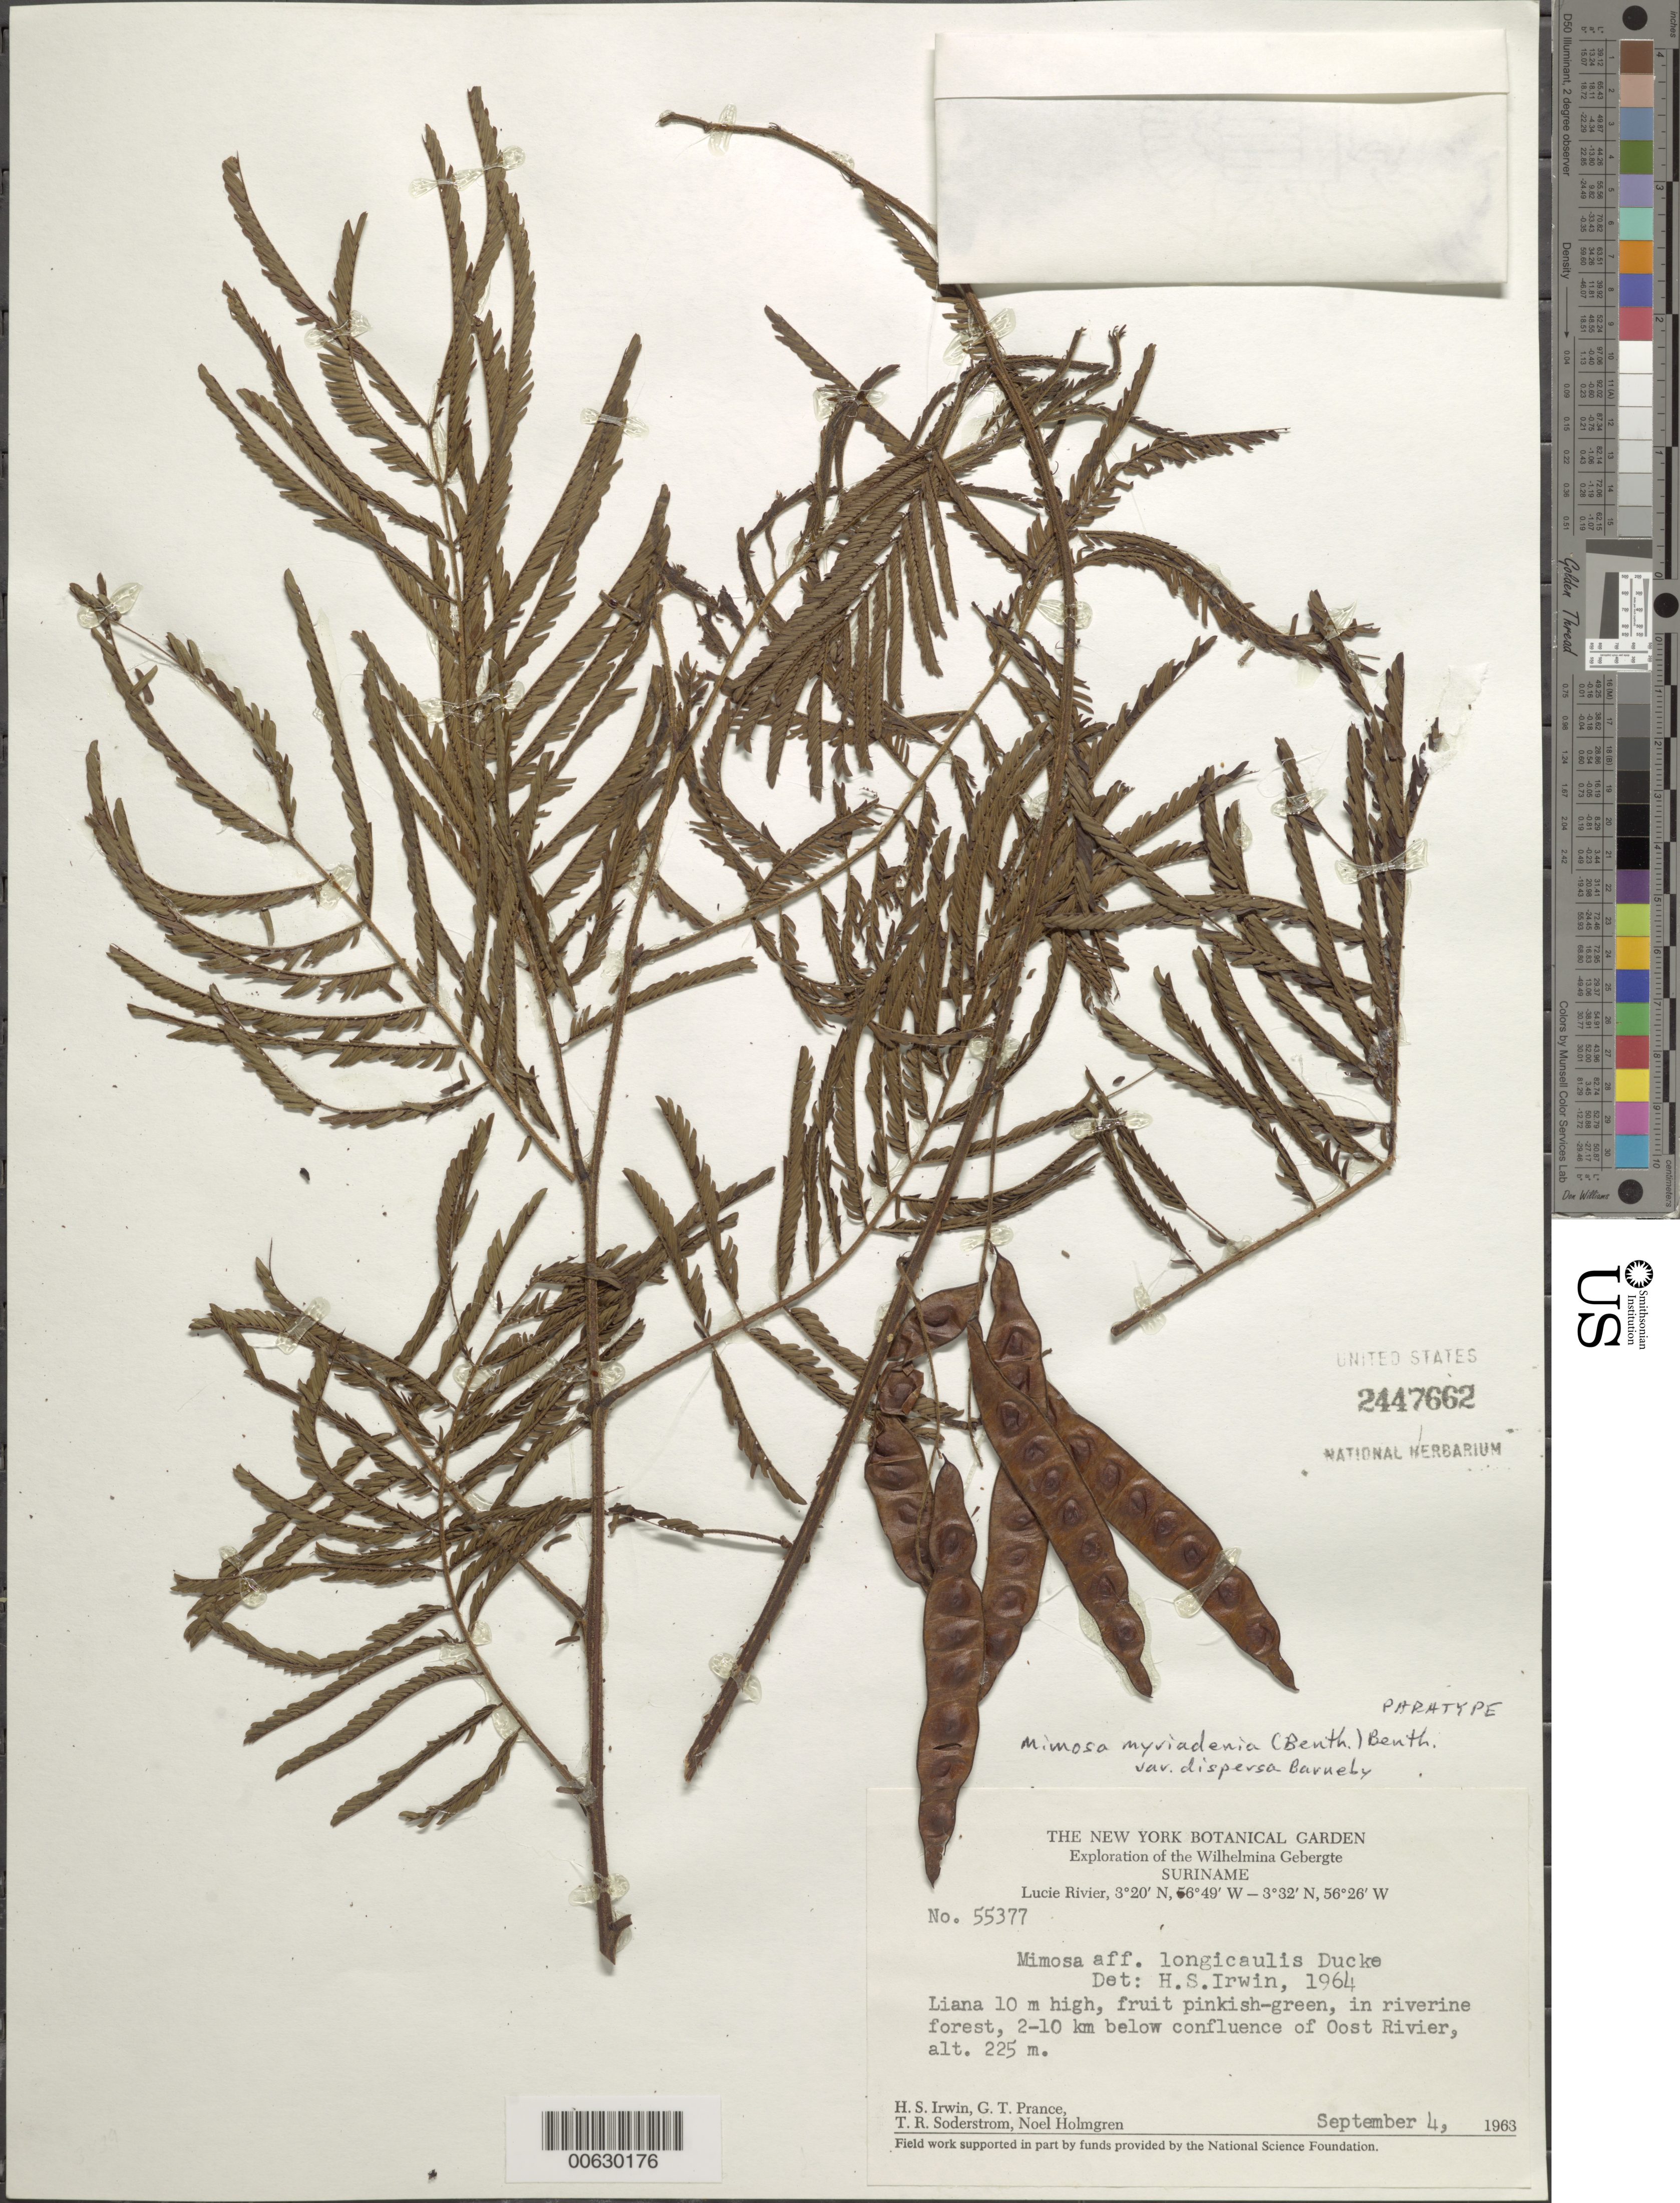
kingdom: Plantae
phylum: Tracheophyta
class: Magnoliopsida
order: Fabales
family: Fabaceae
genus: Mimosa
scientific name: Mimosa myriadenia var. dispersa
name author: Barneby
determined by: Barneby, Rupert C., (NY)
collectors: H. Irwin, G. T. Prance, T. R. Soderstrom & N. H. Holmgren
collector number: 55377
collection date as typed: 4-Sep-63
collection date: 1963-09-04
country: Suriname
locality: Lucie R., 2-10 km below confl. with Oost R., Wilhelmina Gebergte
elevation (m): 225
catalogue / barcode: US 2447662